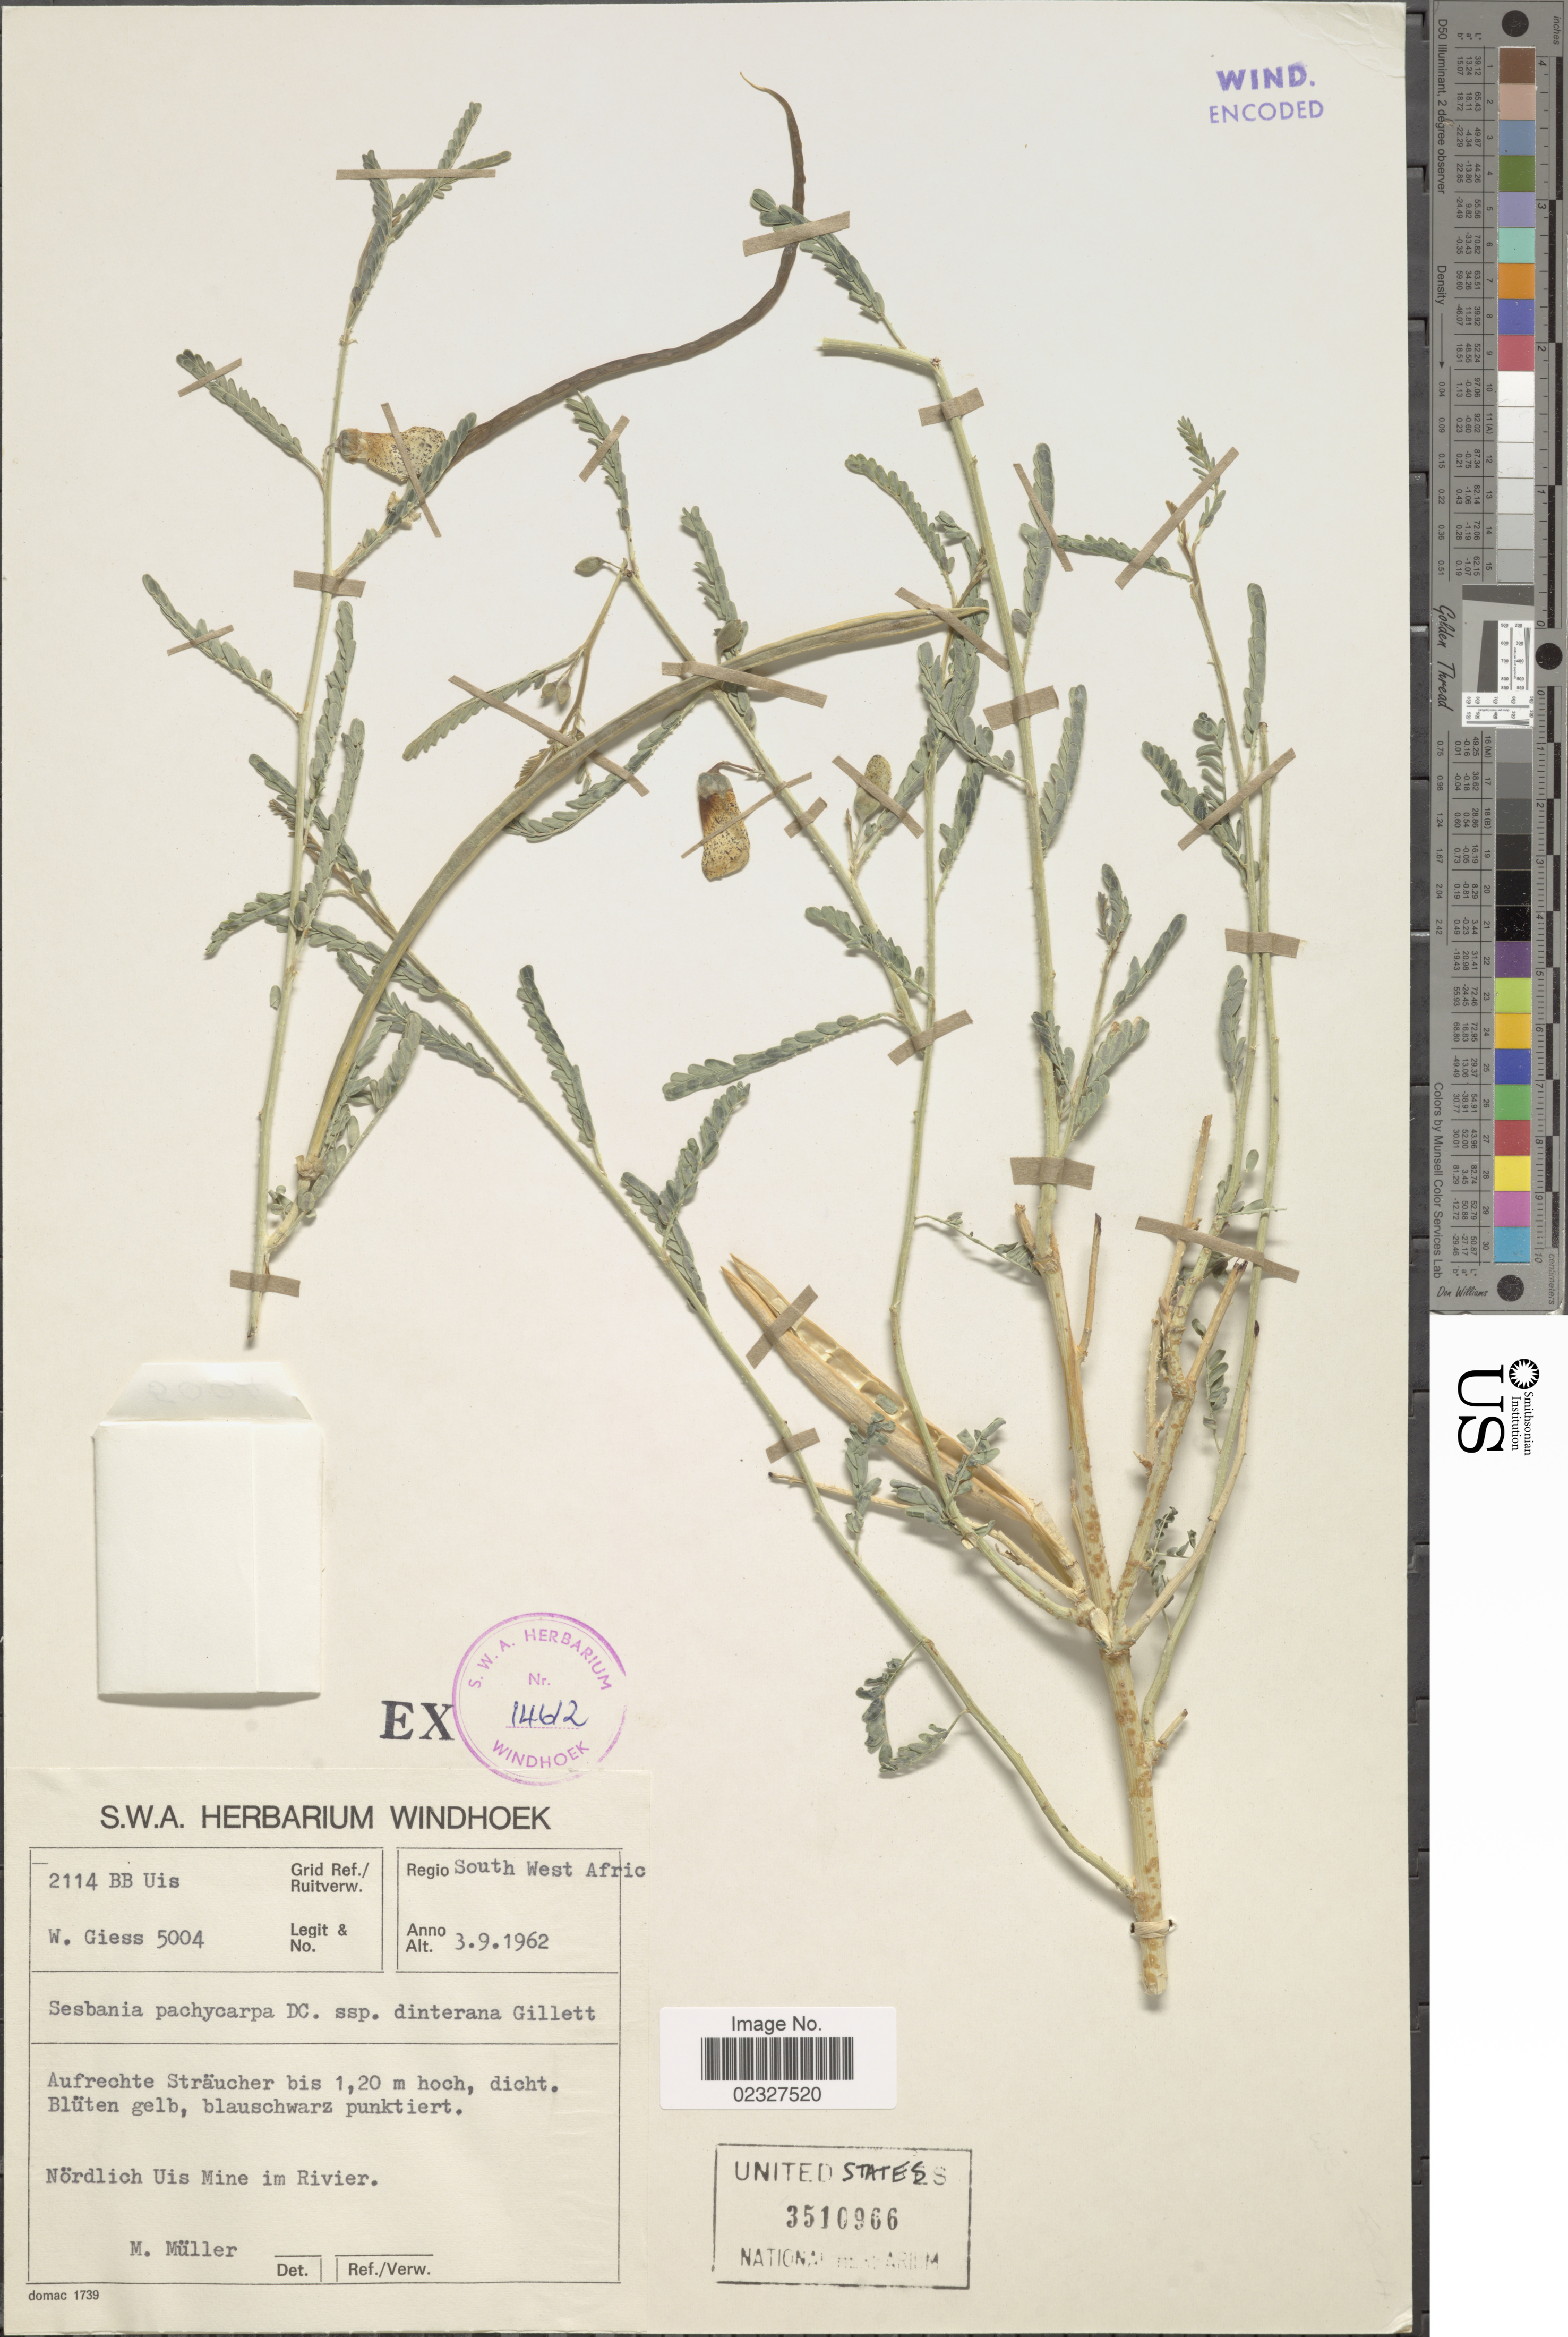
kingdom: Plantae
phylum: Tracheophyta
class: Magnoliopsida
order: Fabales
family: Fabaceae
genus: Sesbania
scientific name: Sesbania pachycarpa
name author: DC.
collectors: W. Giess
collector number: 5004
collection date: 1962-09-03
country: Namibia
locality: South West Africa, Aufrechte, Straucher bis, Bluten gelb, blauwschwarz punktiert, Nordlich Uis Mine im Rivier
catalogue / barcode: US 3510966